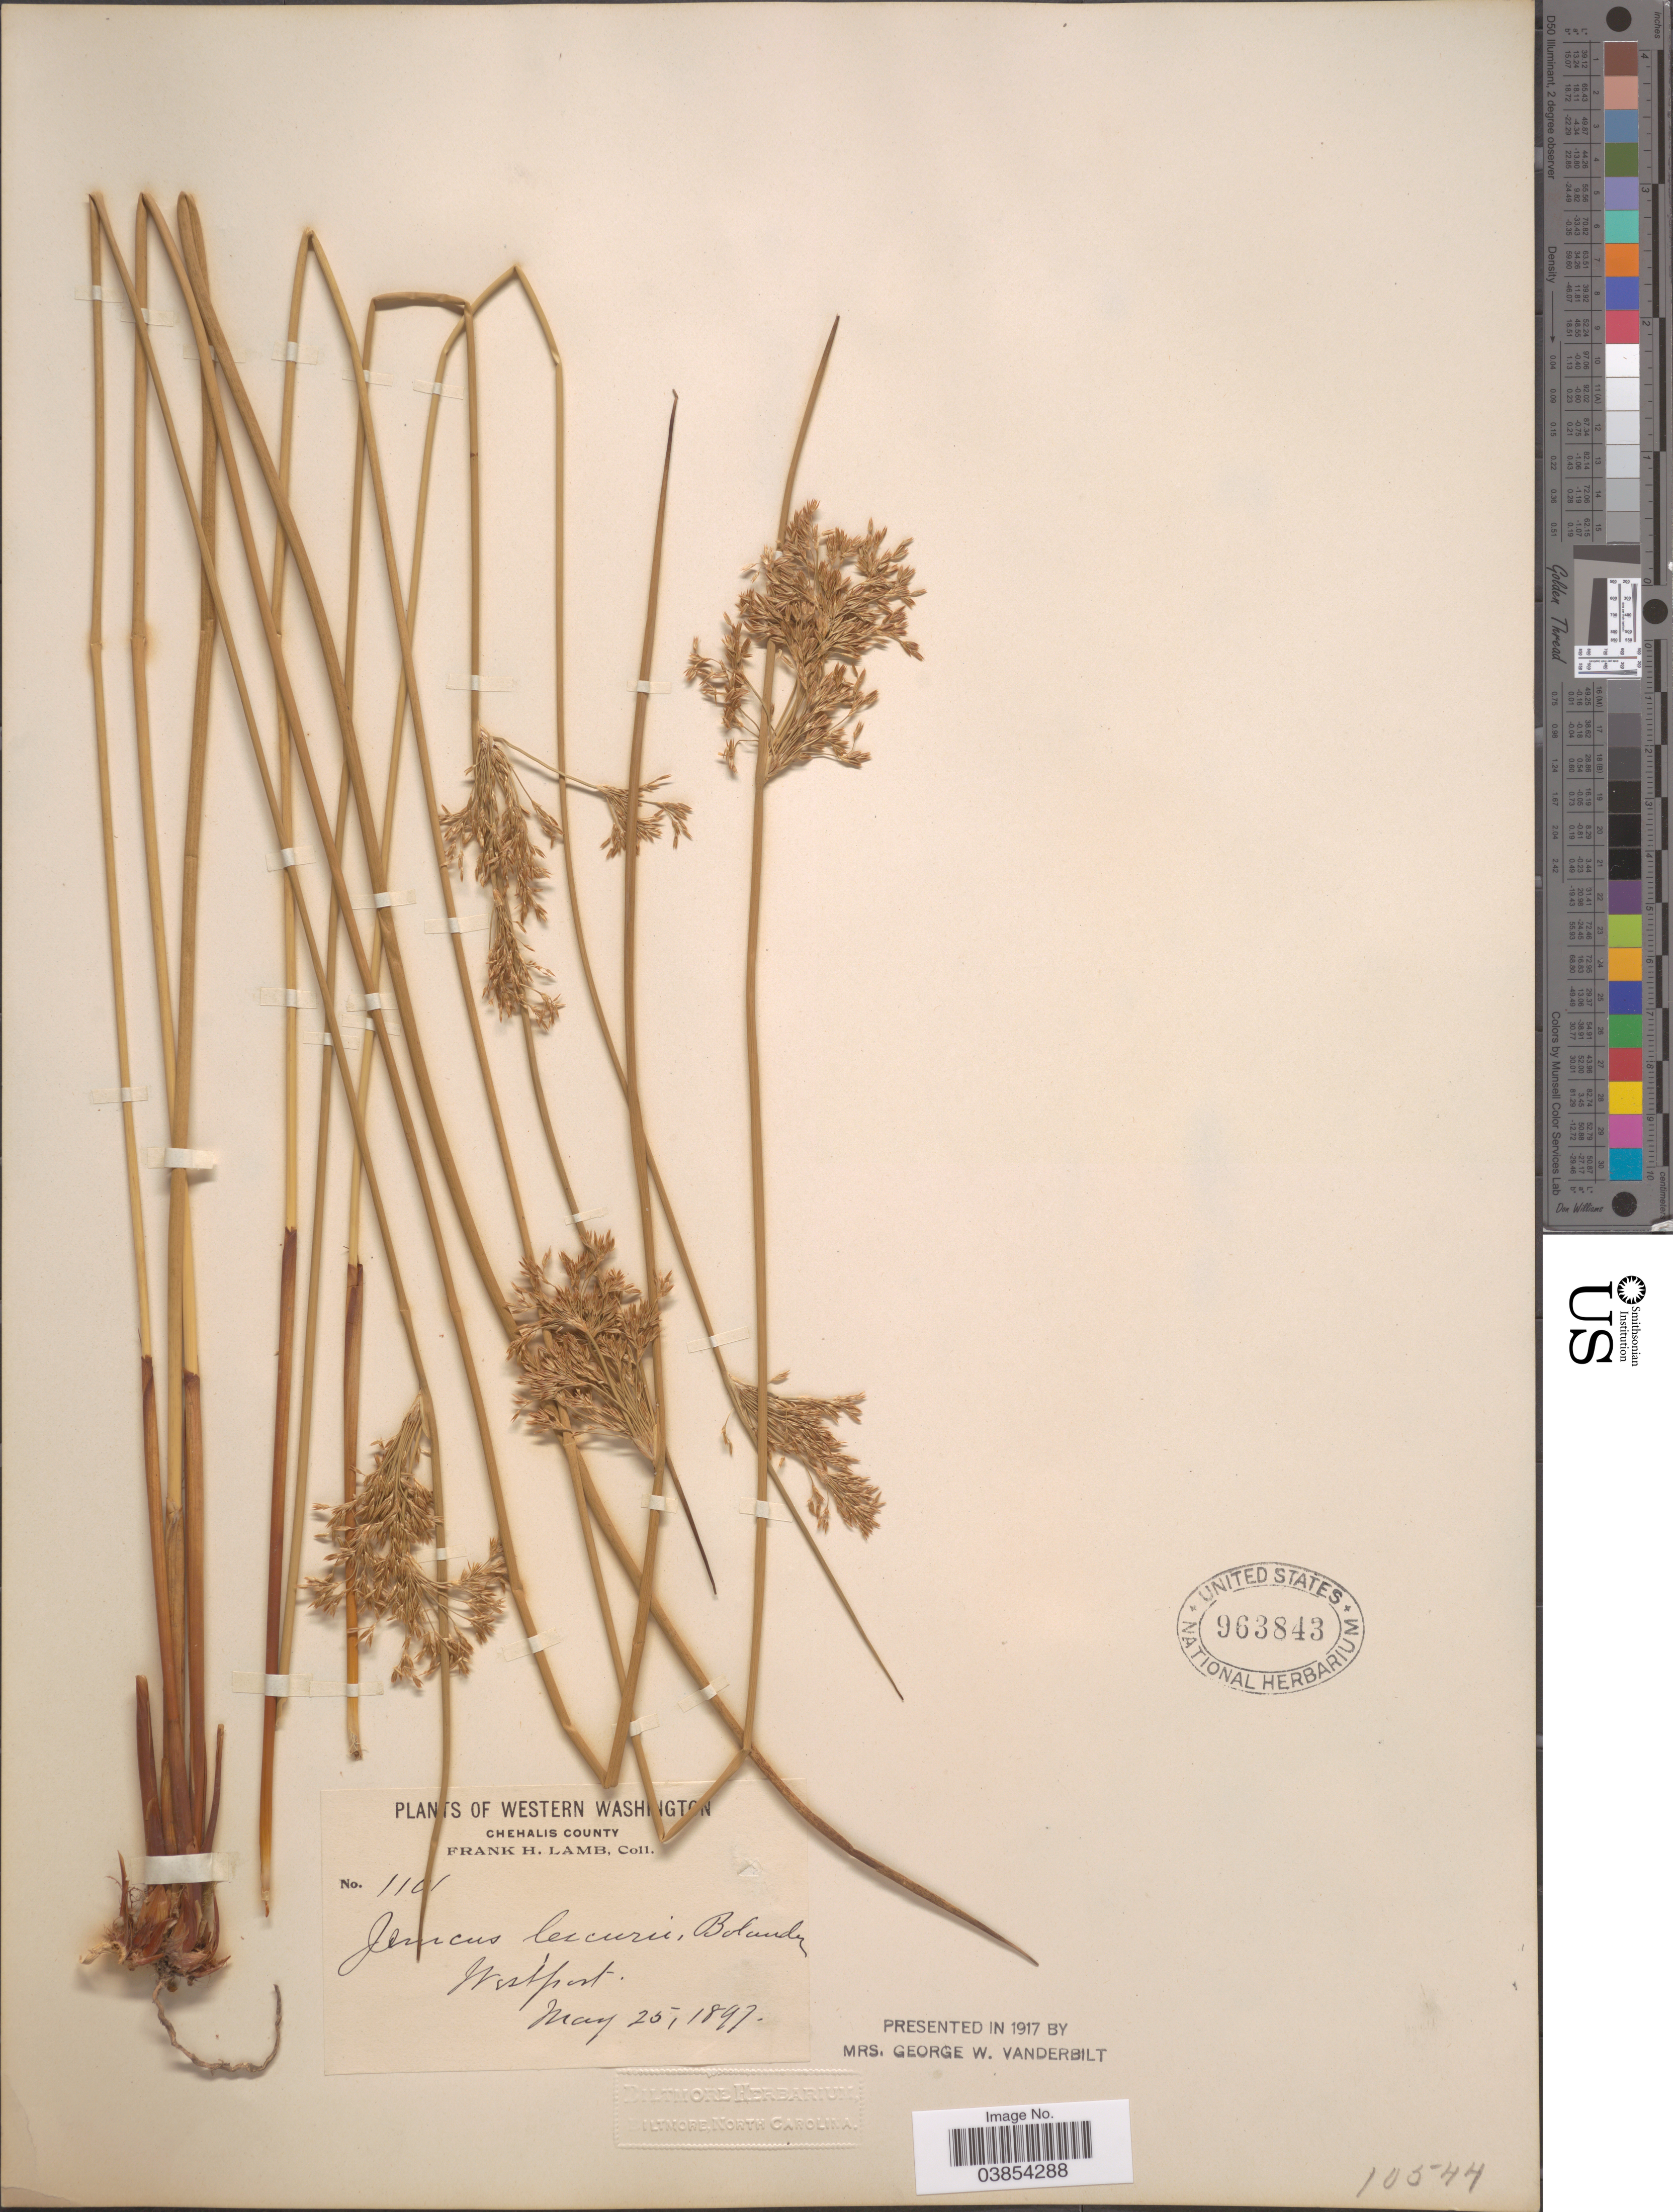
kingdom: Plantae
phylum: Tracheophyta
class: Liliopsida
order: Poales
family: Juncaceae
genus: Juncus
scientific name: Juncus lesueurii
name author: Bol.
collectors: F. H. Lamb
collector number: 1101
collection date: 1897-05-25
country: United States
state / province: Washington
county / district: Grays Harbor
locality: Westport.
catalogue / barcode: US 963843